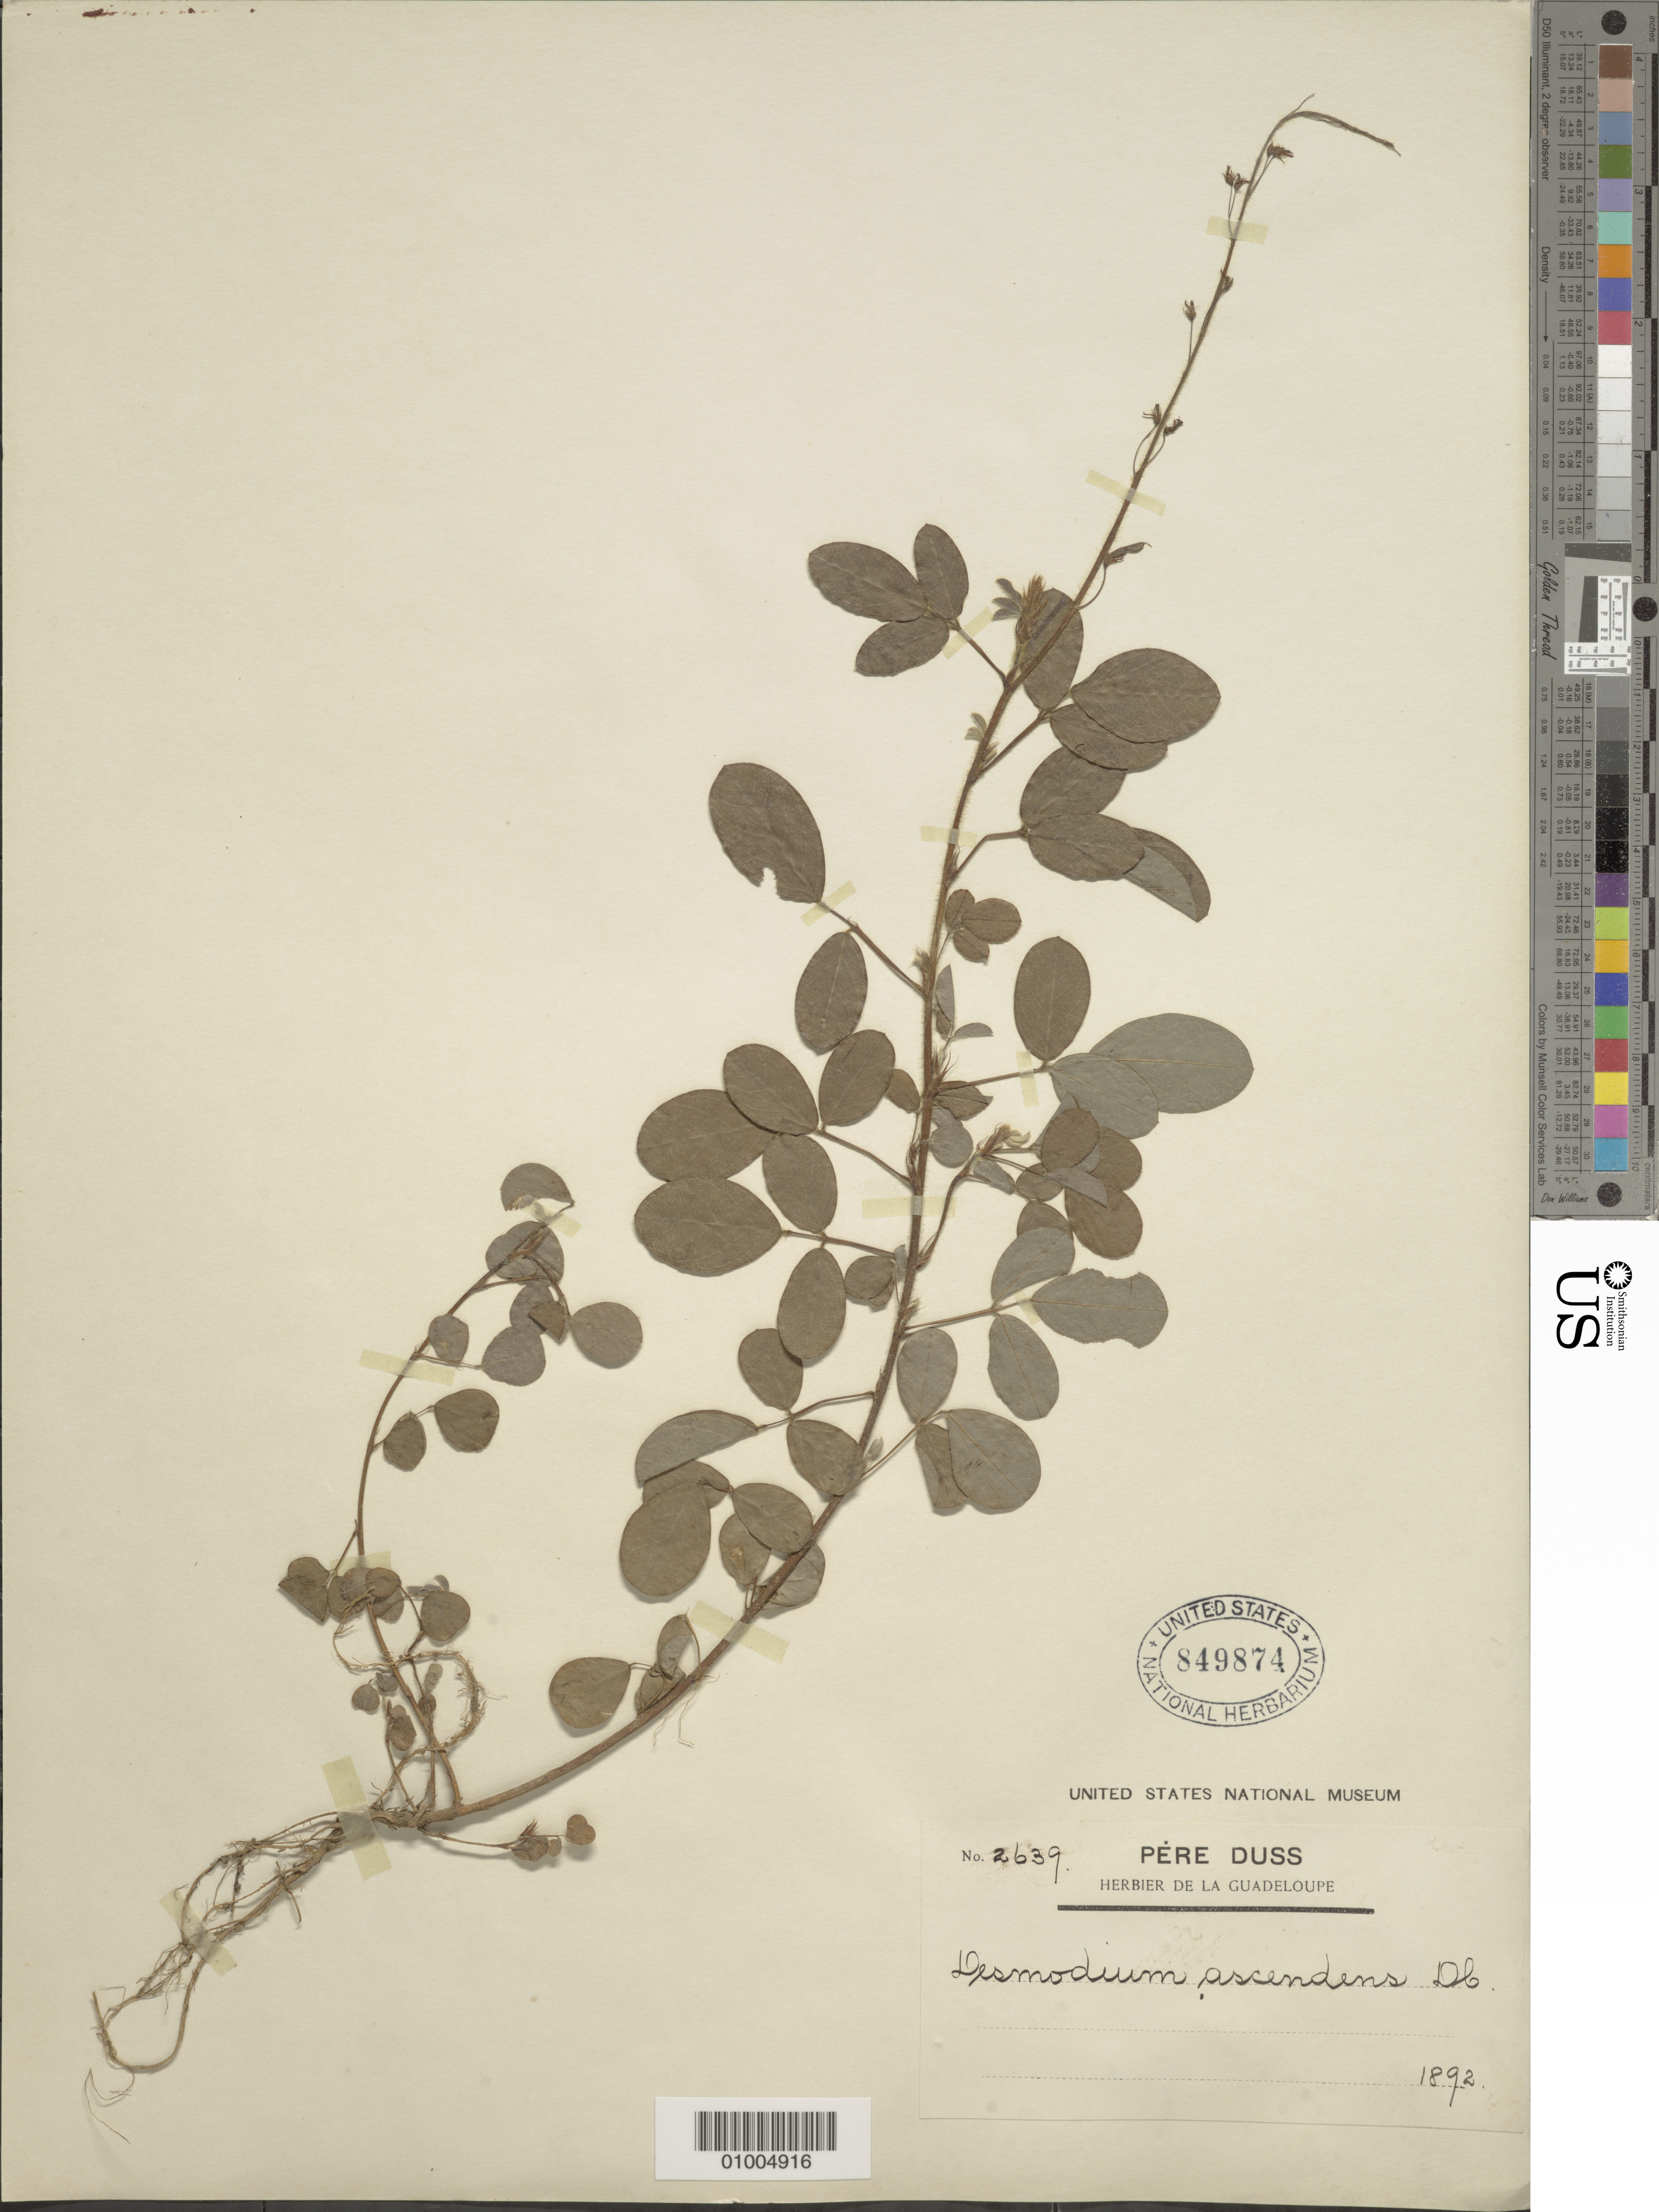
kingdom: Plantae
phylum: Tracheophyta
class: Magnoliopsida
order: Fabales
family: Fabaceae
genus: Grona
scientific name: Grona adscendens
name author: (Sw.) H. Ohashi & K. Ohashi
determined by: Strong, Mark T., (BOT), Smithsonian Institution - National Museum of Natural History (UNITED STATES)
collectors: Père Duss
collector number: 2639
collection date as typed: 1892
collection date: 1892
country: Guadeloupe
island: Basse Terre [Guadeloupe]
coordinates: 0 N, 0 E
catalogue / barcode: US 849874